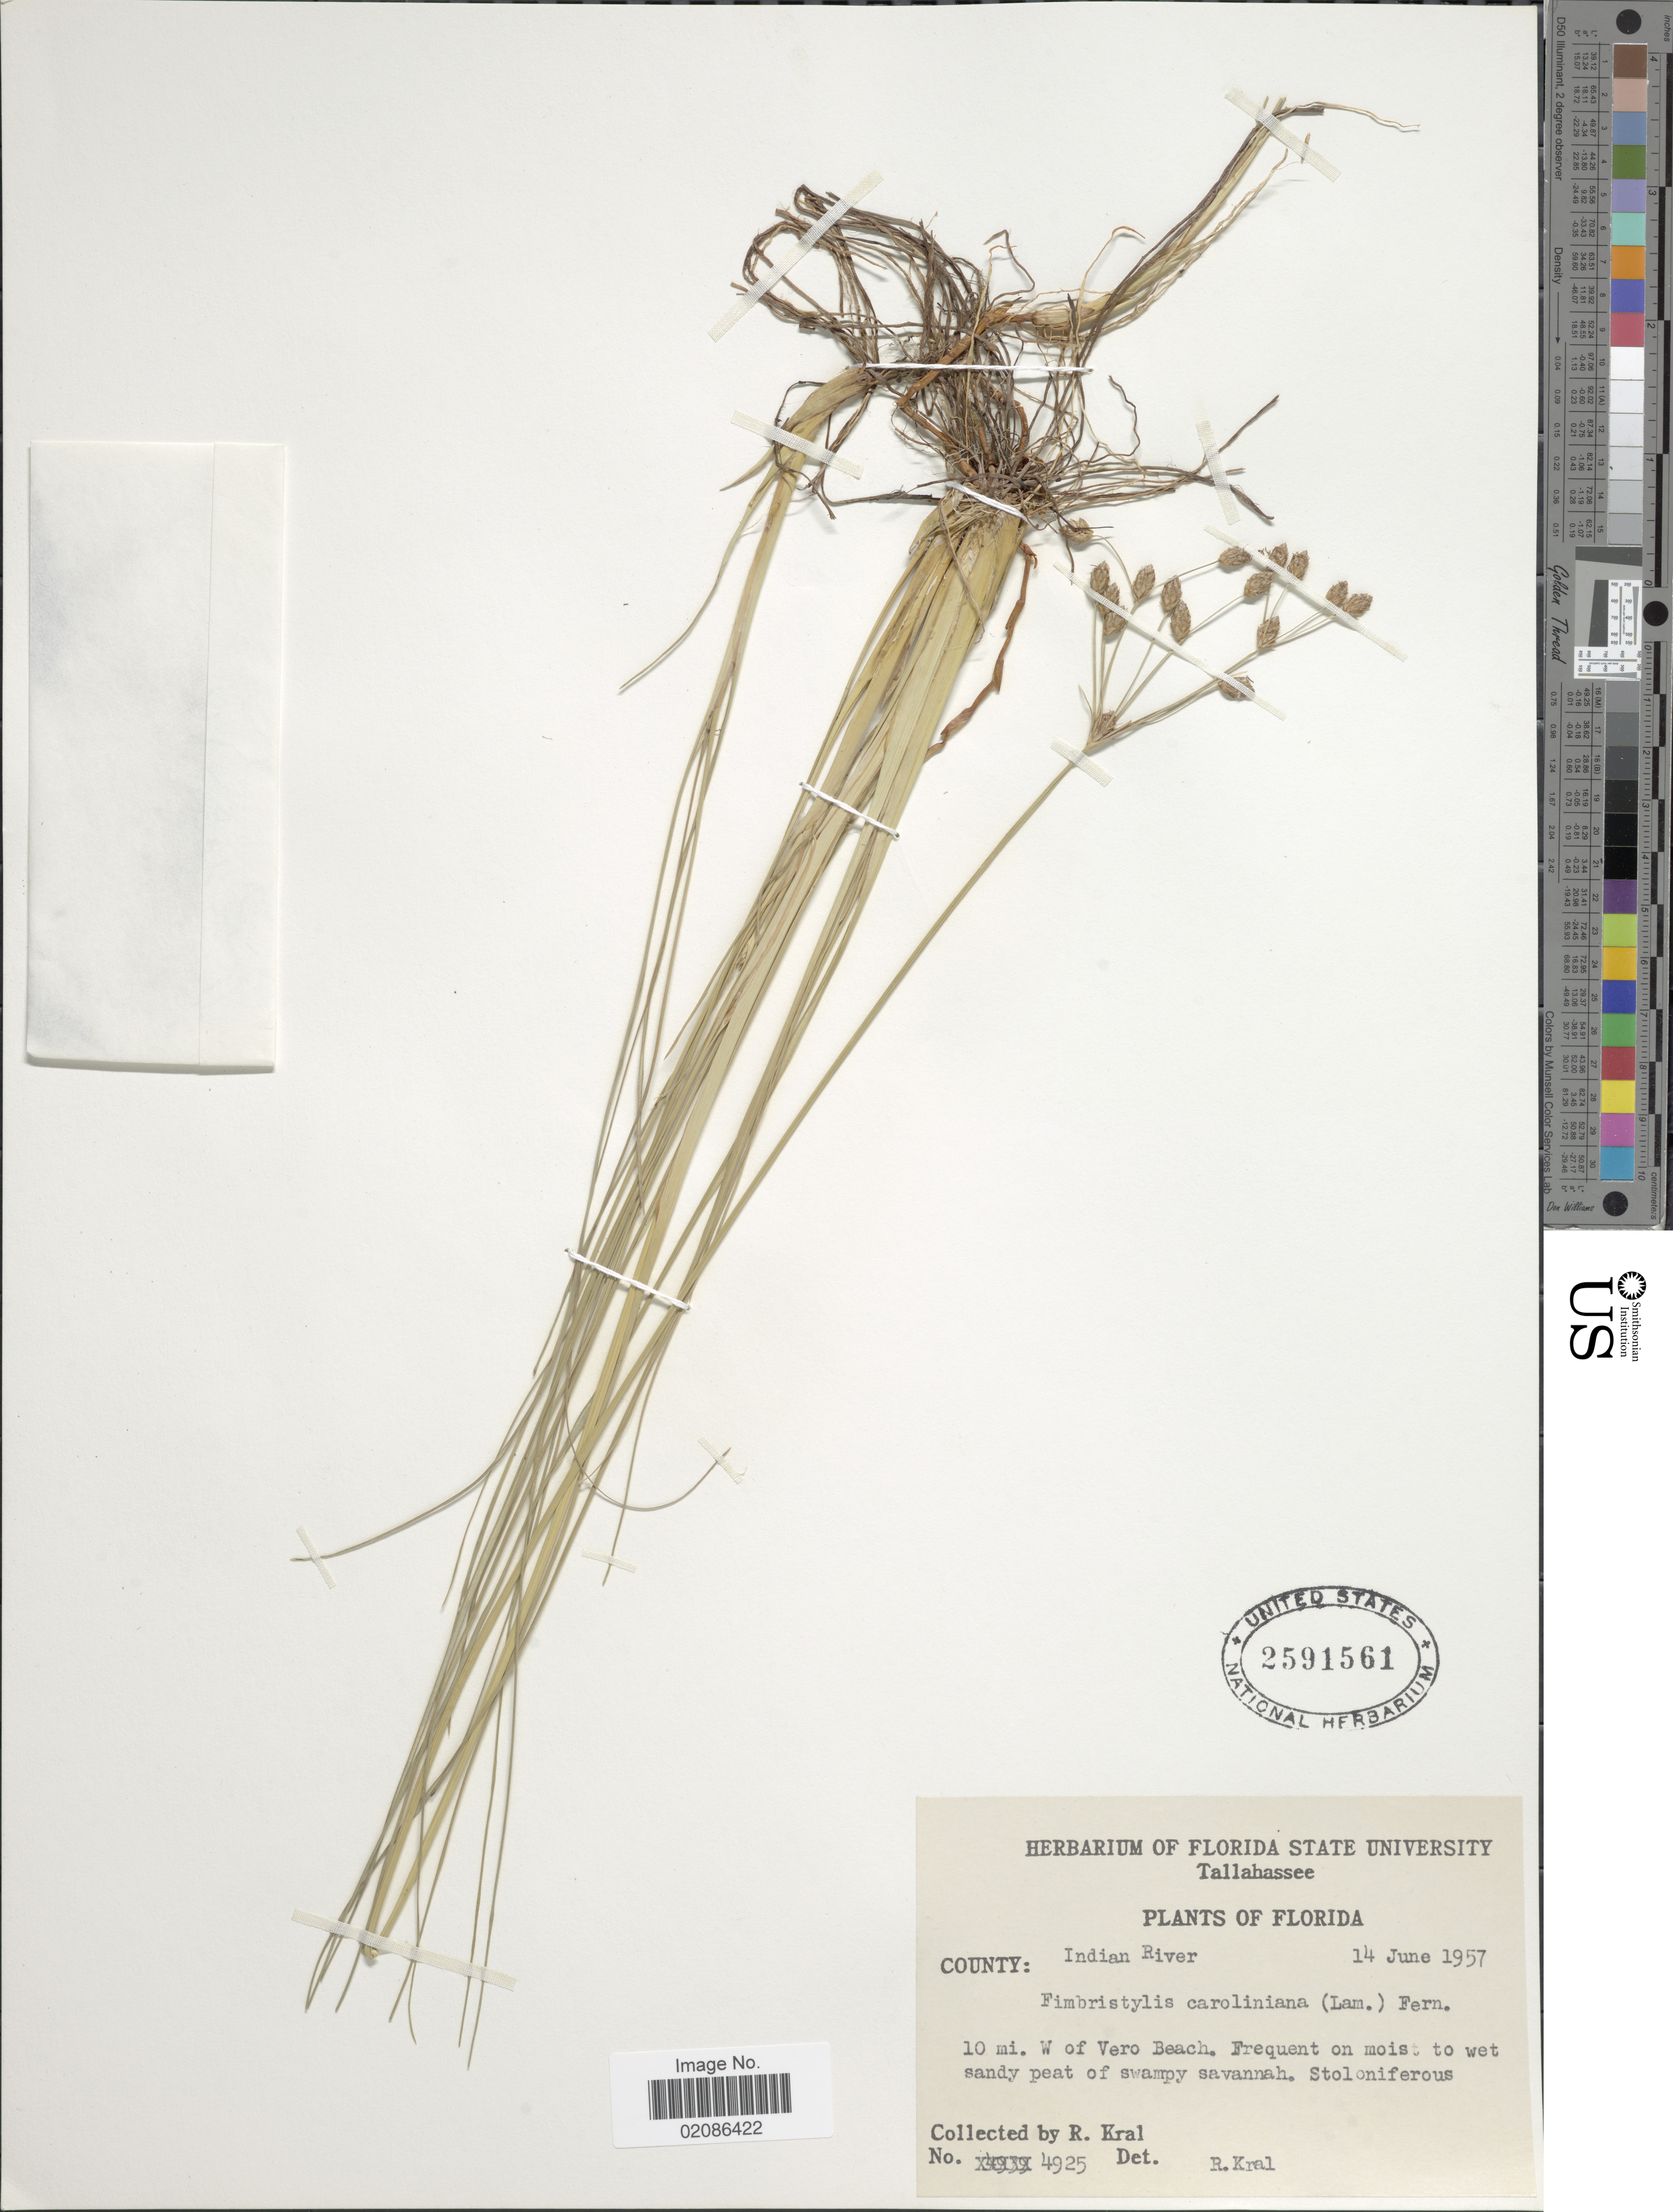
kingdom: Plantae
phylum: Tracheophyta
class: Liliopsida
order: Poales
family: Cyperaceae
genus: Fimbristylis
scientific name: Fimbristylis caroliniana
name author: (Lam.) Fernald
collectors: R. Kral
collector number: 4925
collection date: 1957-06-14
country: United States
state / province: Florida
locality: County: Indian River, 10 mi W of Vero Beach. Frequent on moist to wet sandy peat of swampy savannah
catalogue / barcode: US 2591561